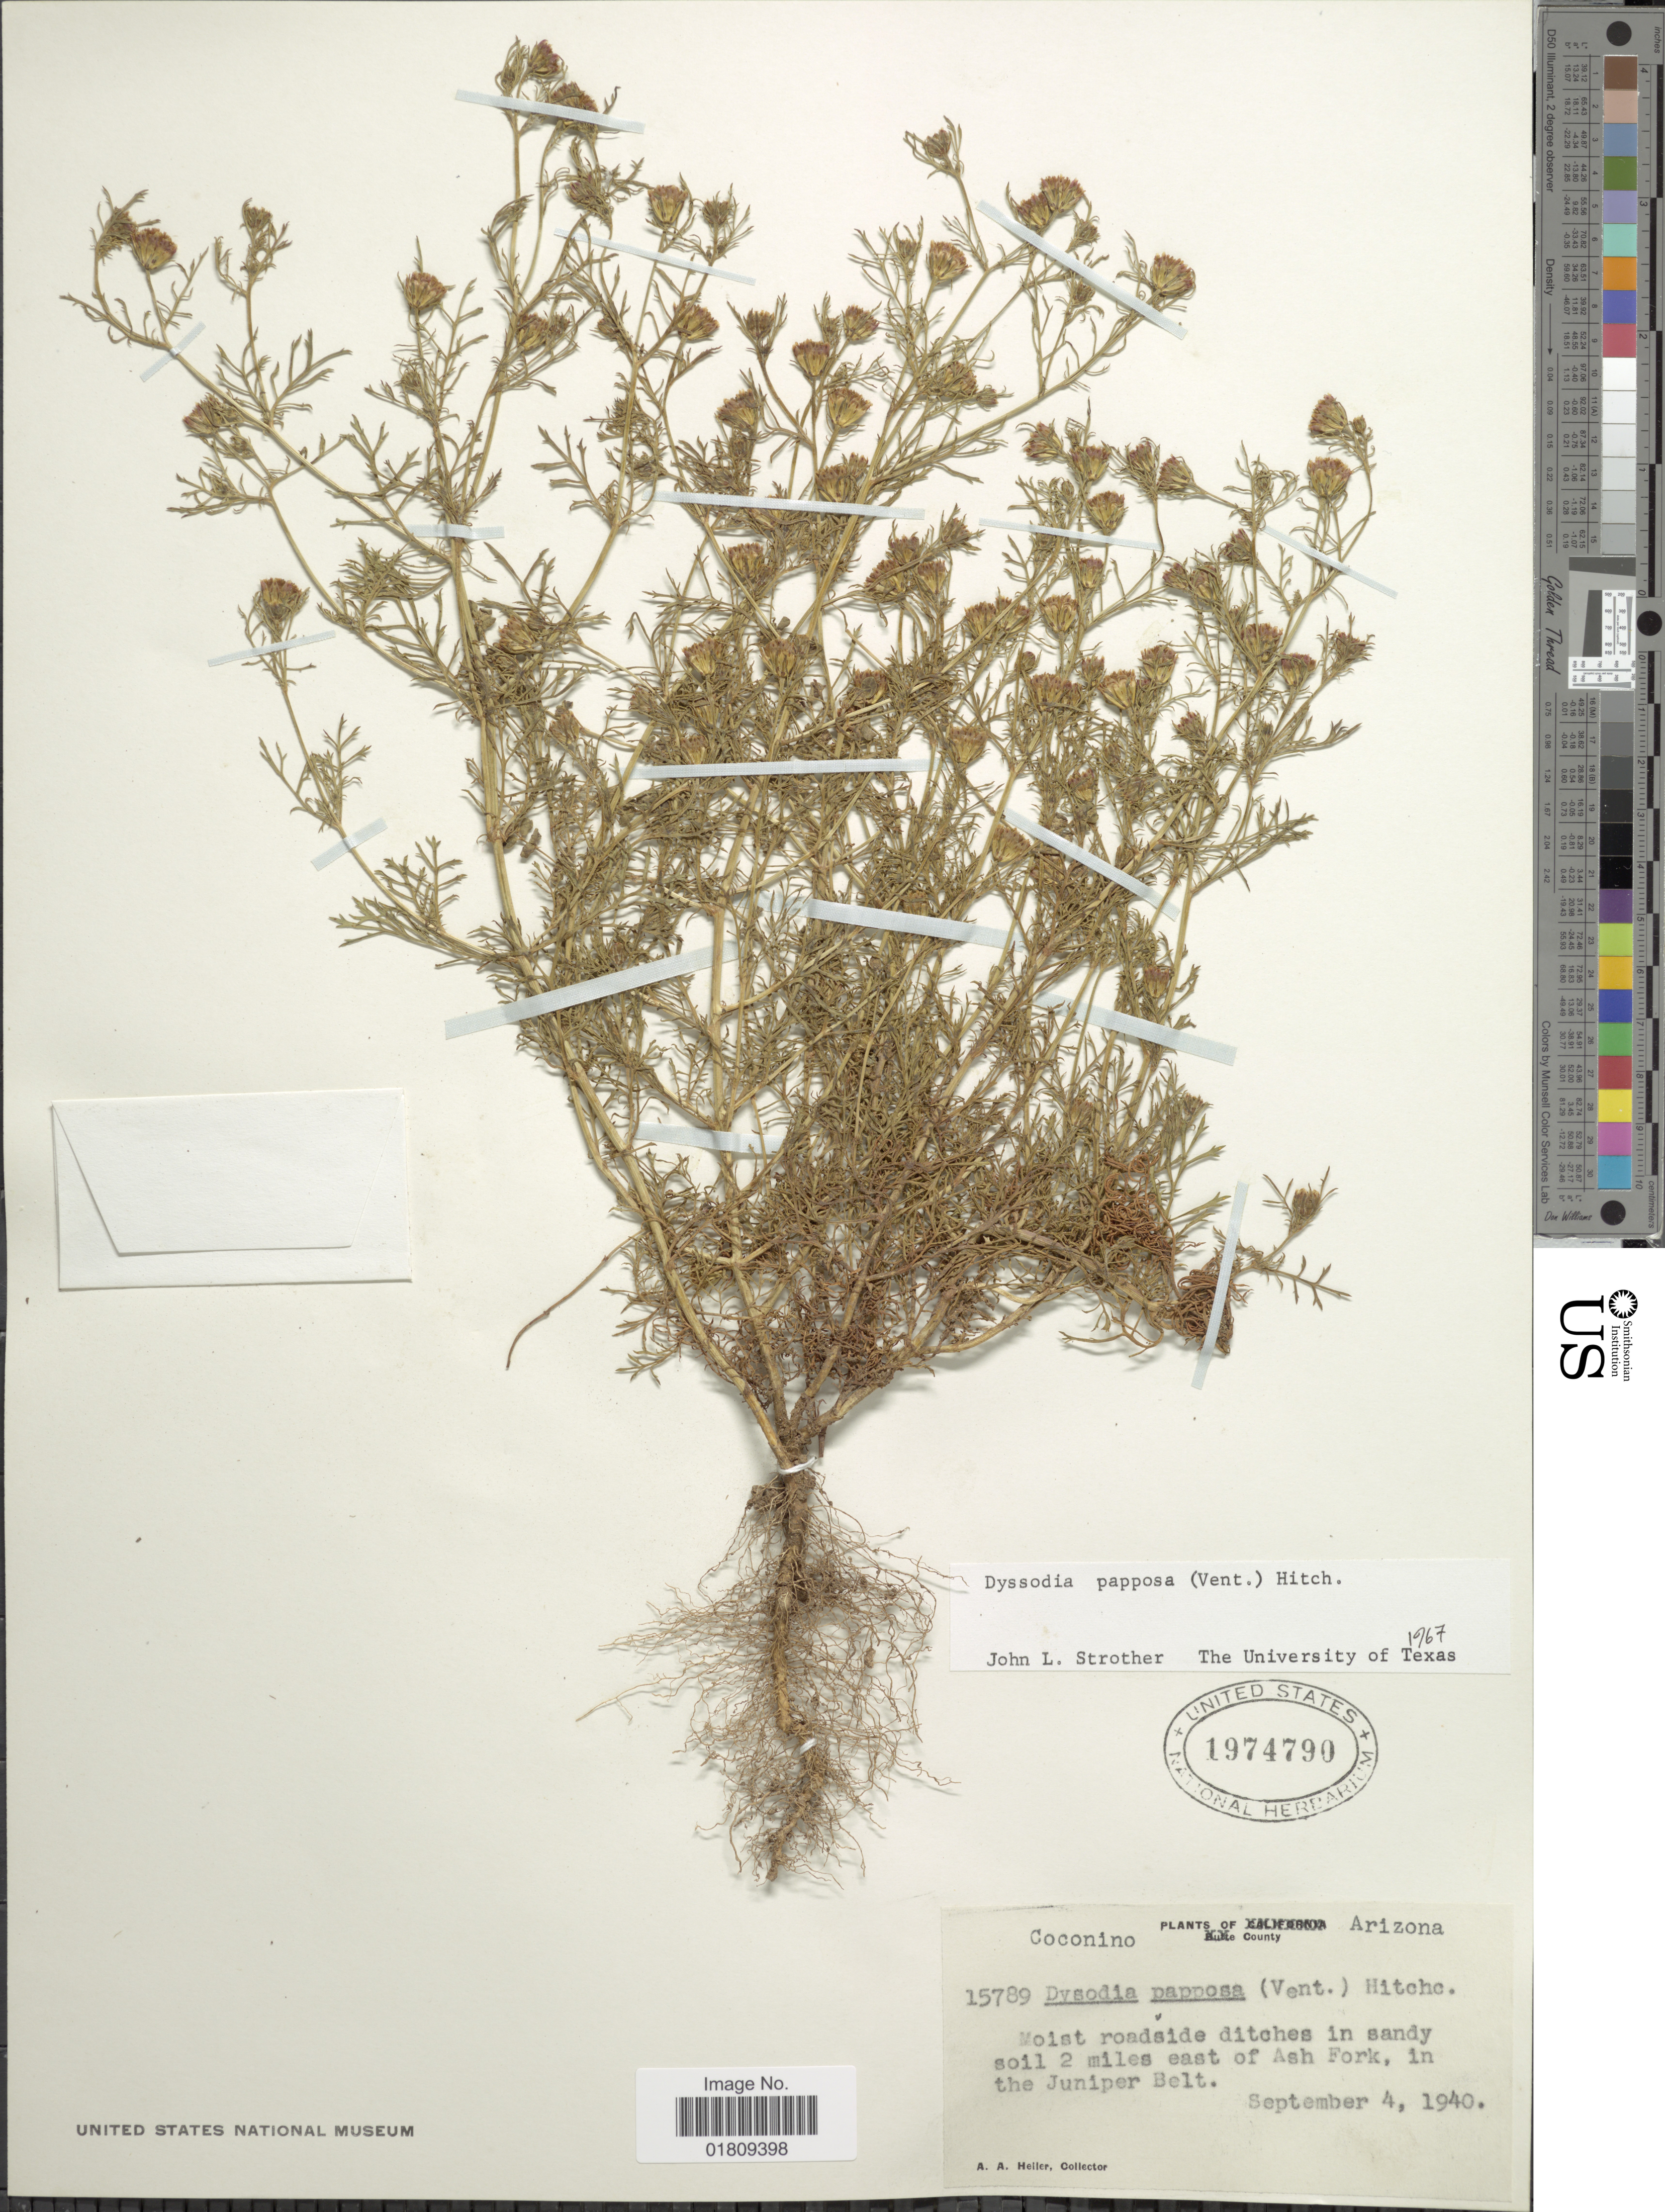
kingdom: Plantae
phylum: Tracheophyta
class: Magnoliopsida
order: Asterales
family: Asteraceae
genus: Dyssodia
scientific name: Dyssodia papposa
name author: (Vent.) Hitchc.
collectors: A. A. Heller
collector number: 15789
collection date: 1940-09-04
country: United States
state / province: Arizona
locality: Moist roadside ditches in sandy soil 2 miles east of Ash Fork, in the Juniper Belt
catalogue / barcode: US 1974790